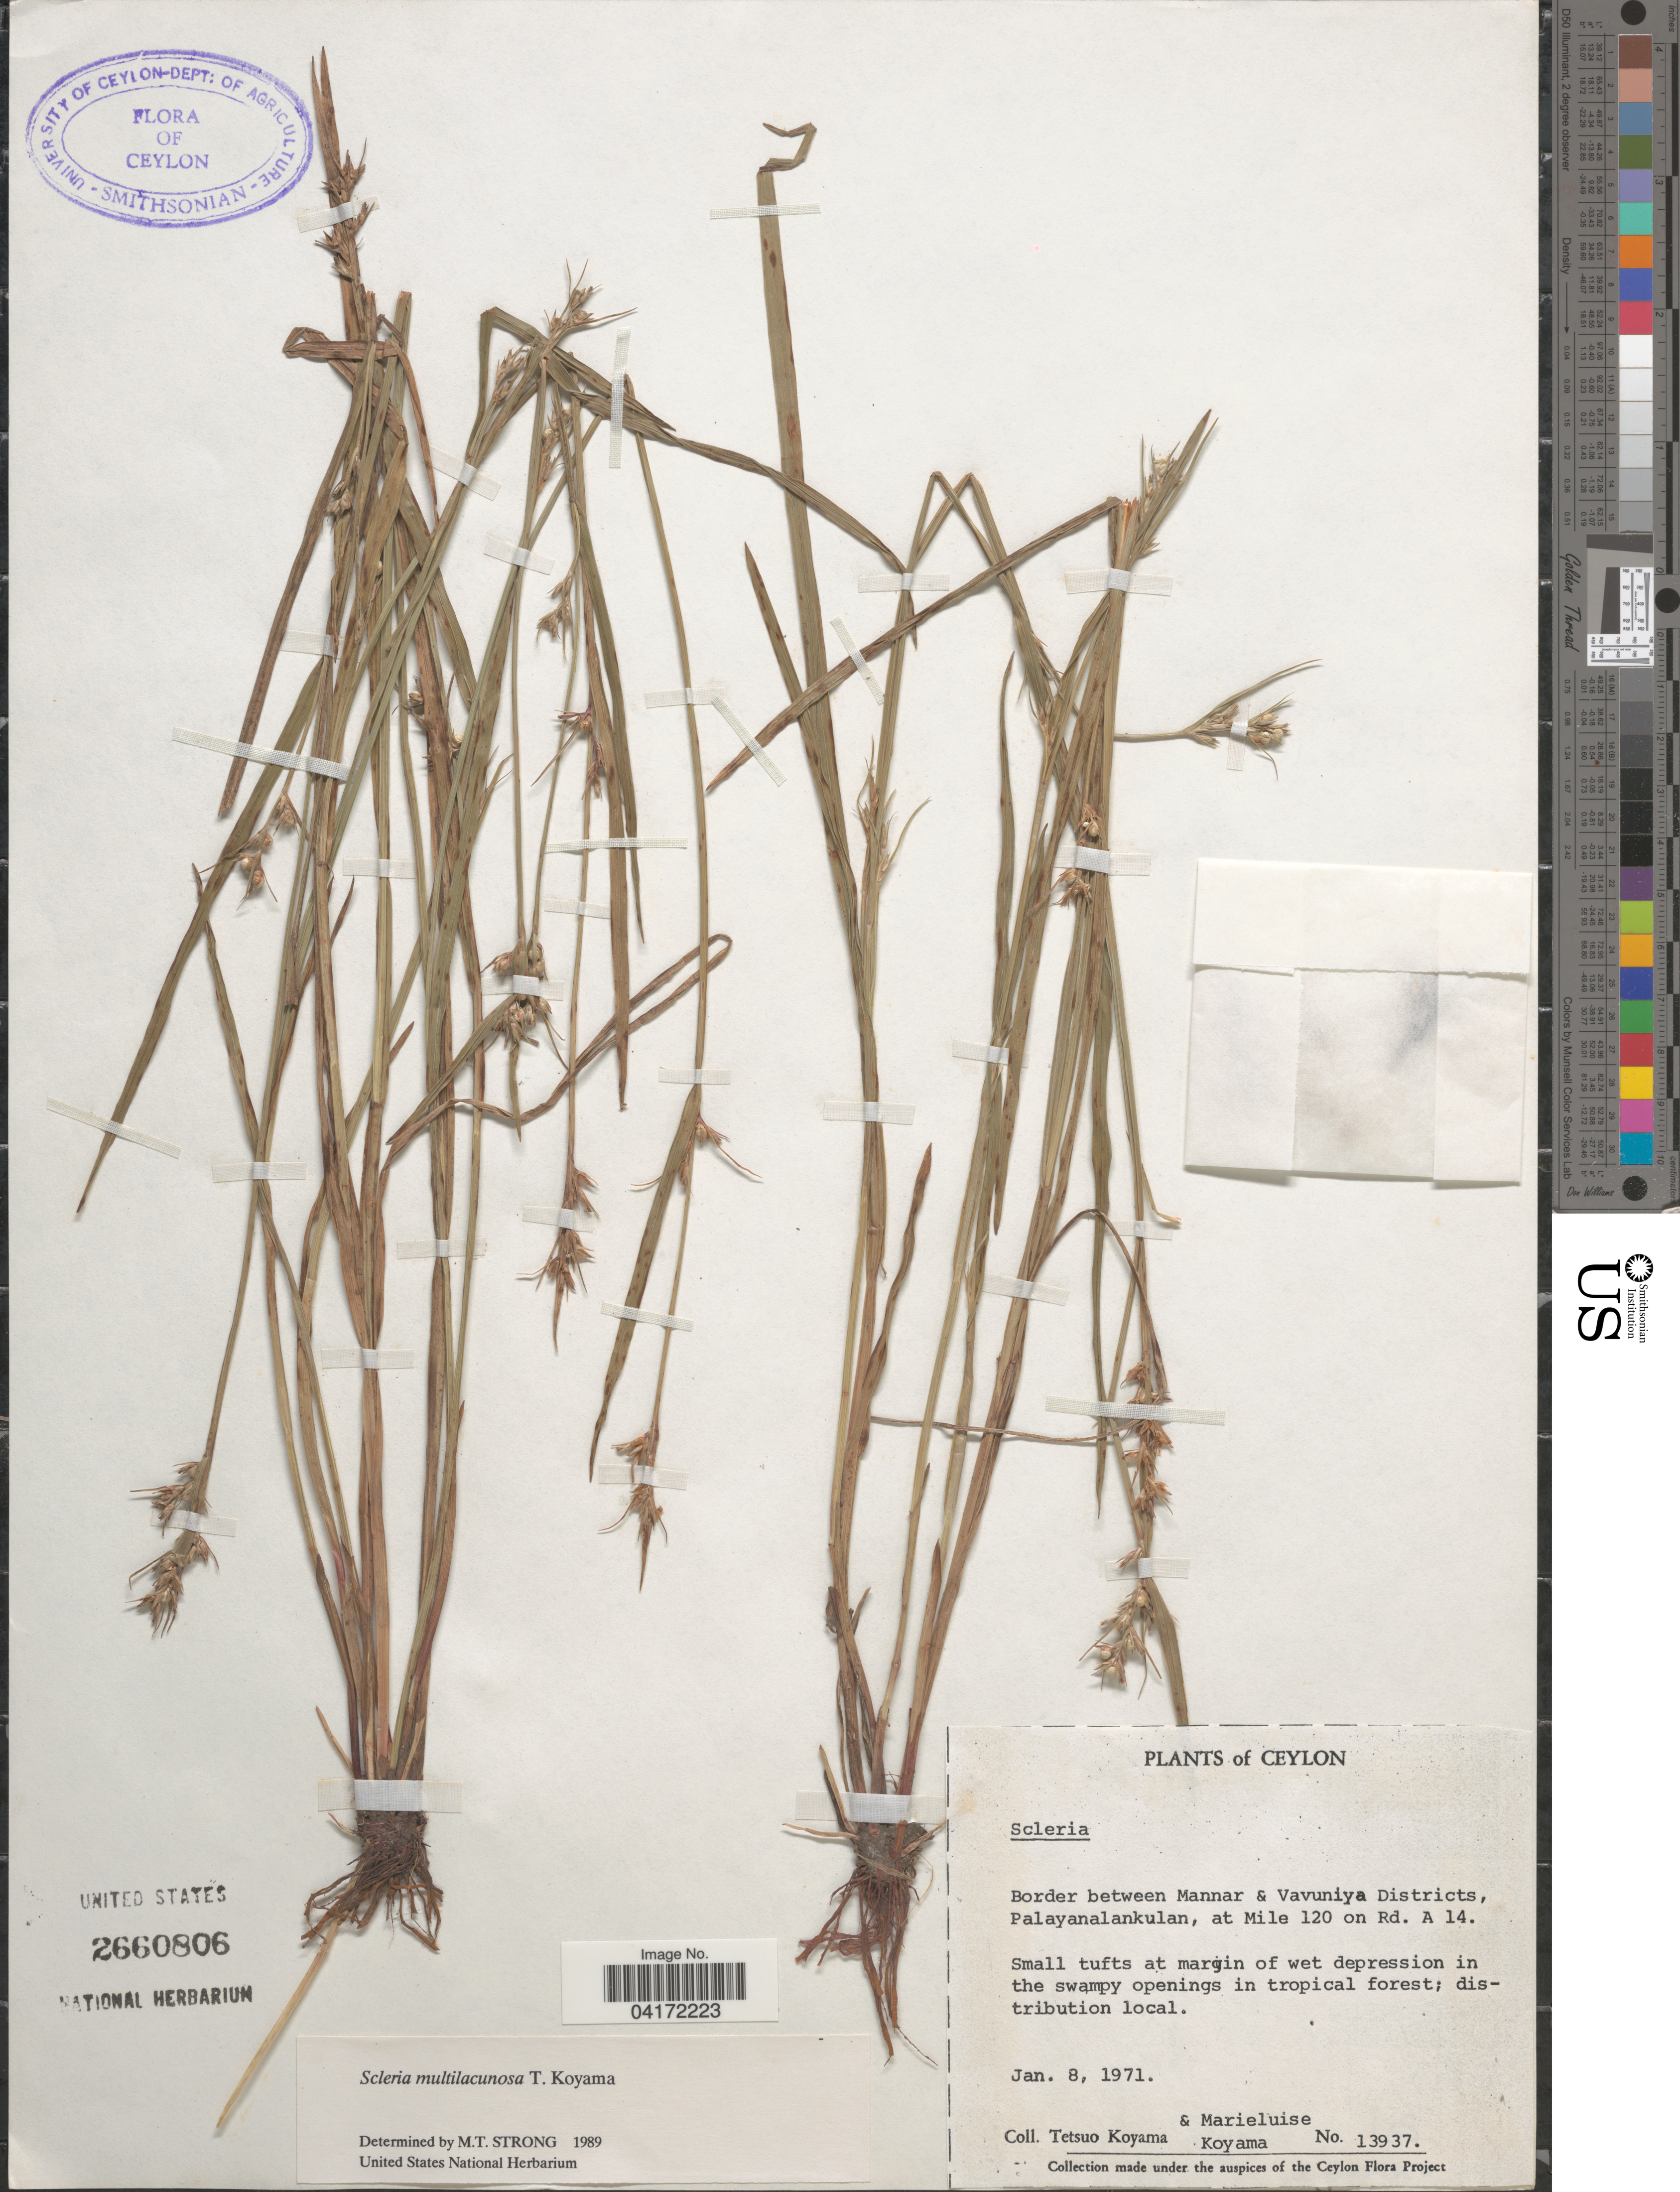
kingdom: Plantae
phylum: Tracheophyta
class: Liliopsida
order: Poales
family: Cyperaceae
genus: Scleria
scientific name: Scleria multilacunosa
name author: T. Koyama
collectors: T. Koyama & M. Koyama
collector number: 13937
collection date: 1971-01-08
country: Sri Lanka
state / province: Northern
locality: Ceylon. Border between Mannar & Vavuniya Districts, Palayanalankulan, at Mile 120 on Rd. A 14.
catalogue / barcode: US 2660806